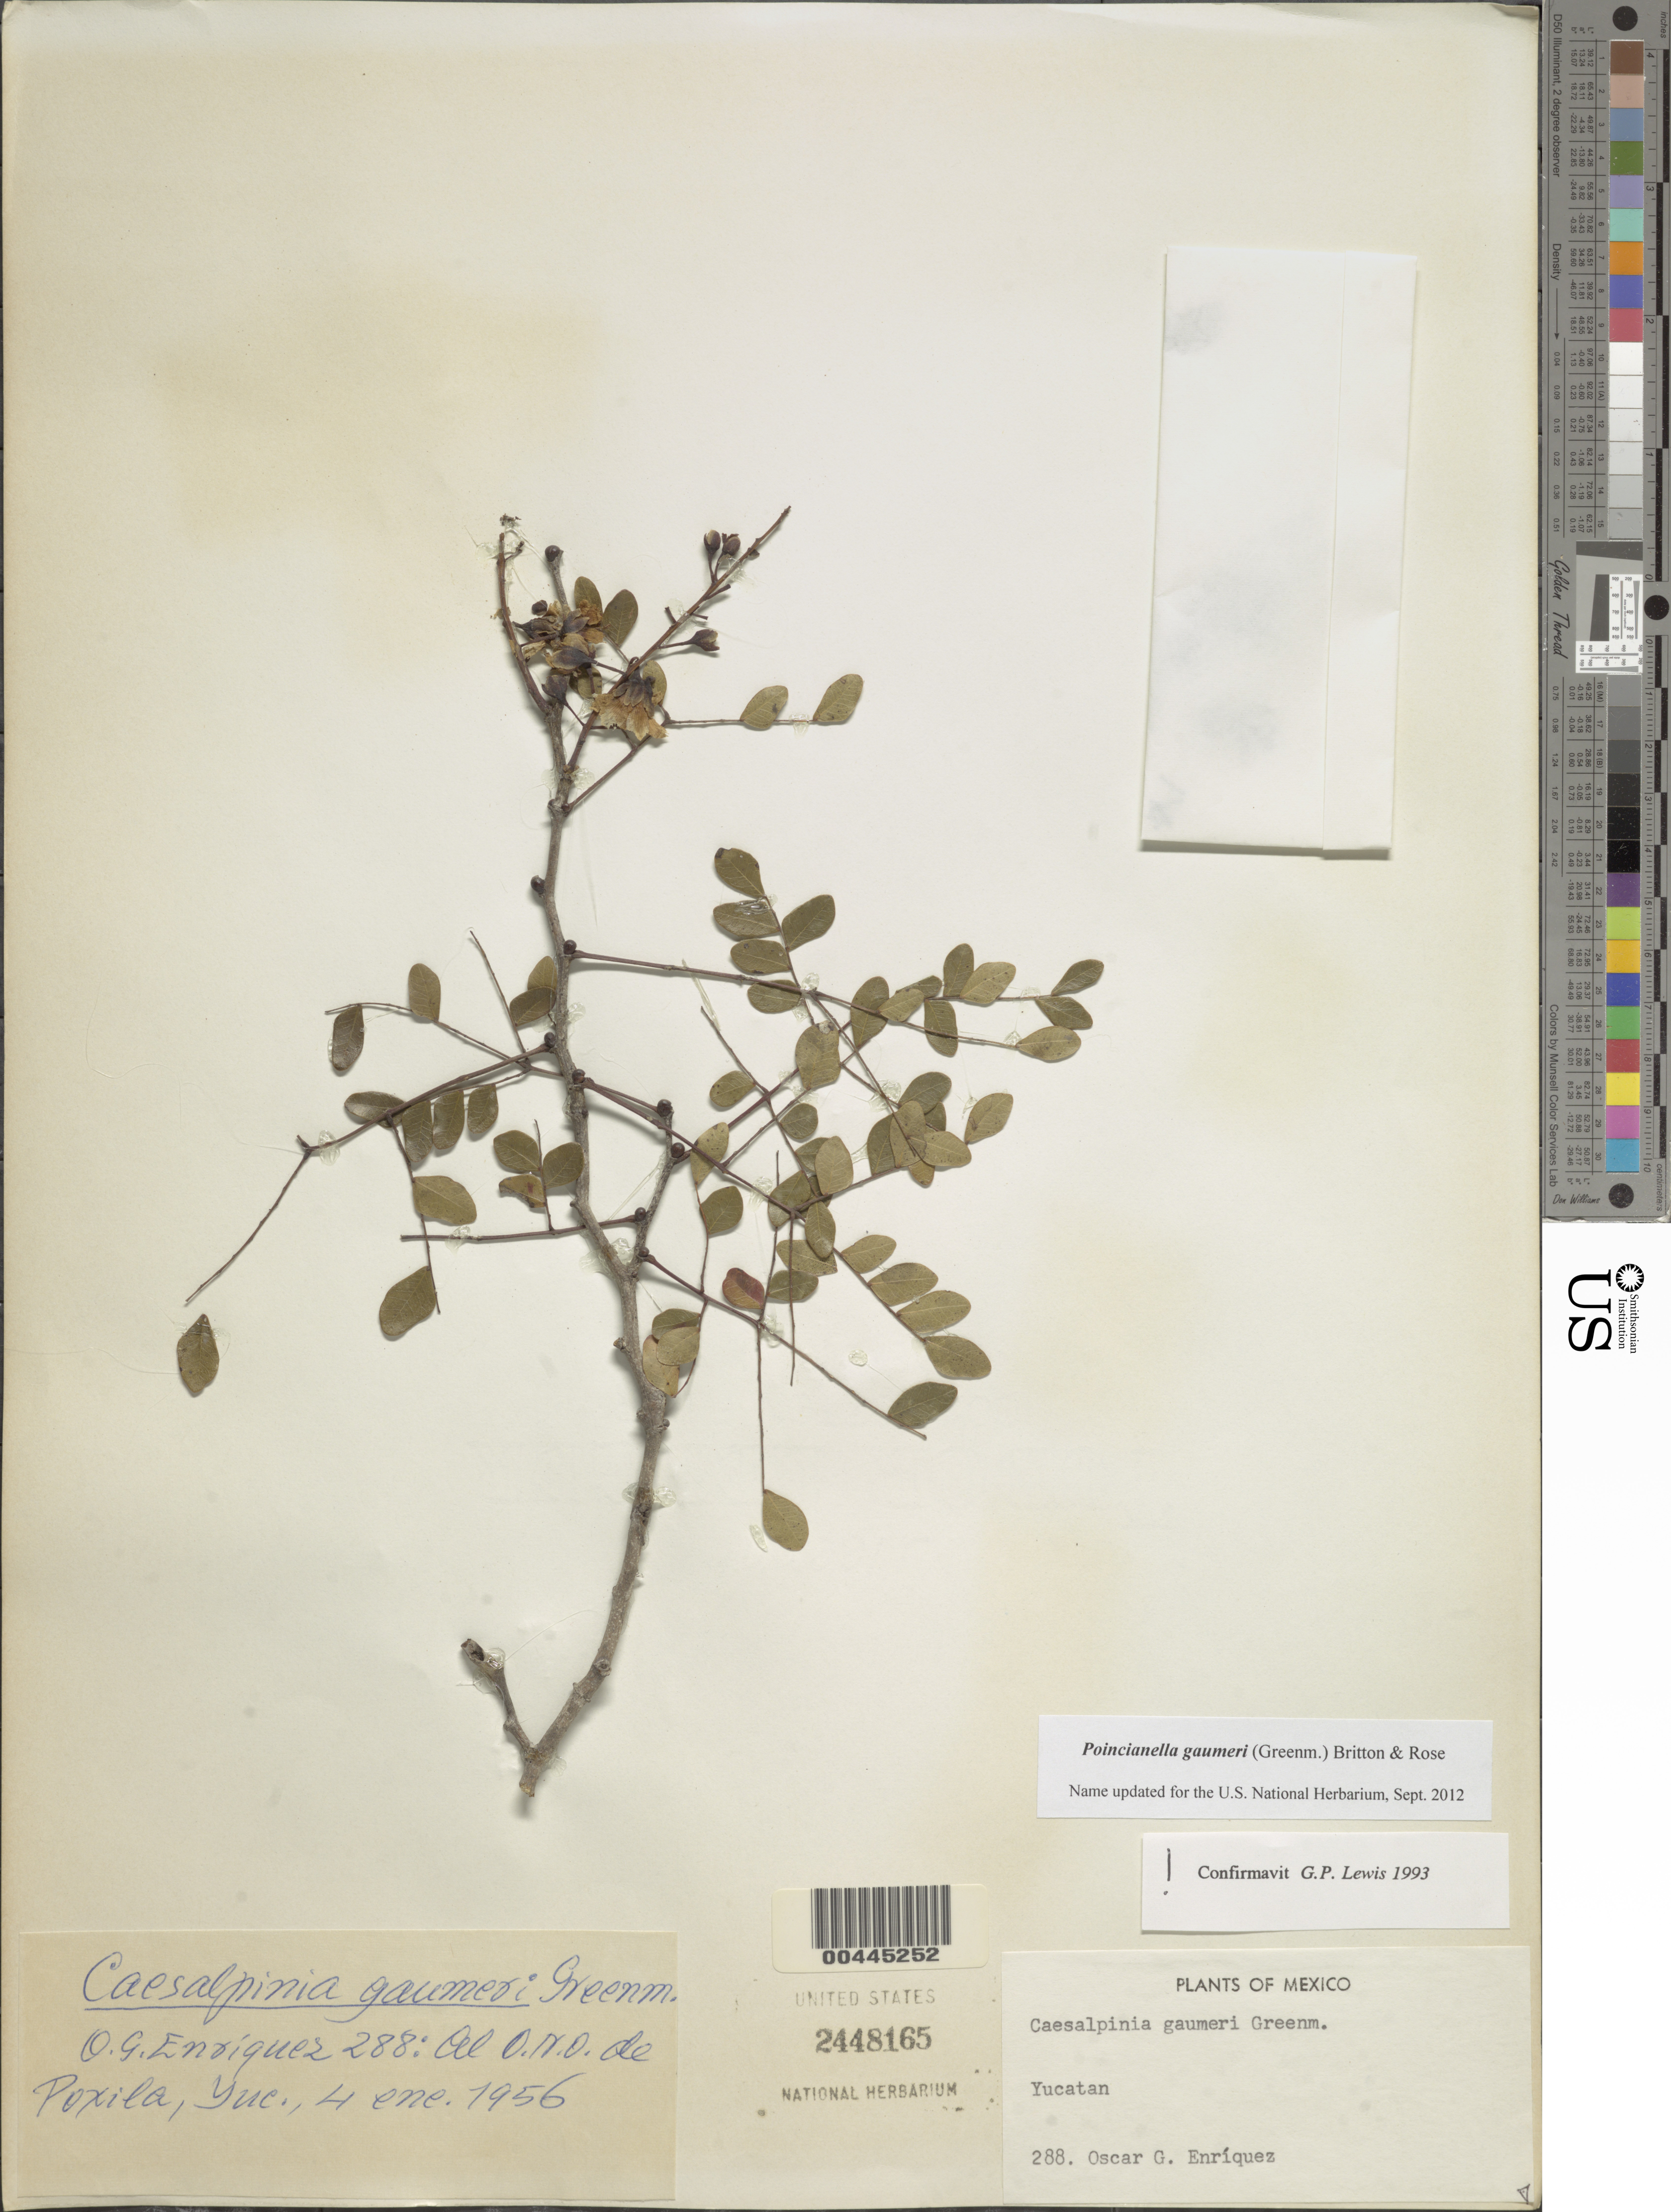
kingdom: Plantae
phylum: Tracheophyta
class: Magnoliopsida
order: Fabales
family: Fabaceae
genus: Cenostigma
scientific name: Cenostigma gaumeri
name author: (Greenm.) Gagnon & G.P. Lewis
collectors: O. Enriquez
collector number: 288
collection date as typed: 04 Jan 1956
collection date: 1956-01-04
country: Mexico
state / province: Yucatán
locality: Poxila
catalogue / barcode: US 2448165